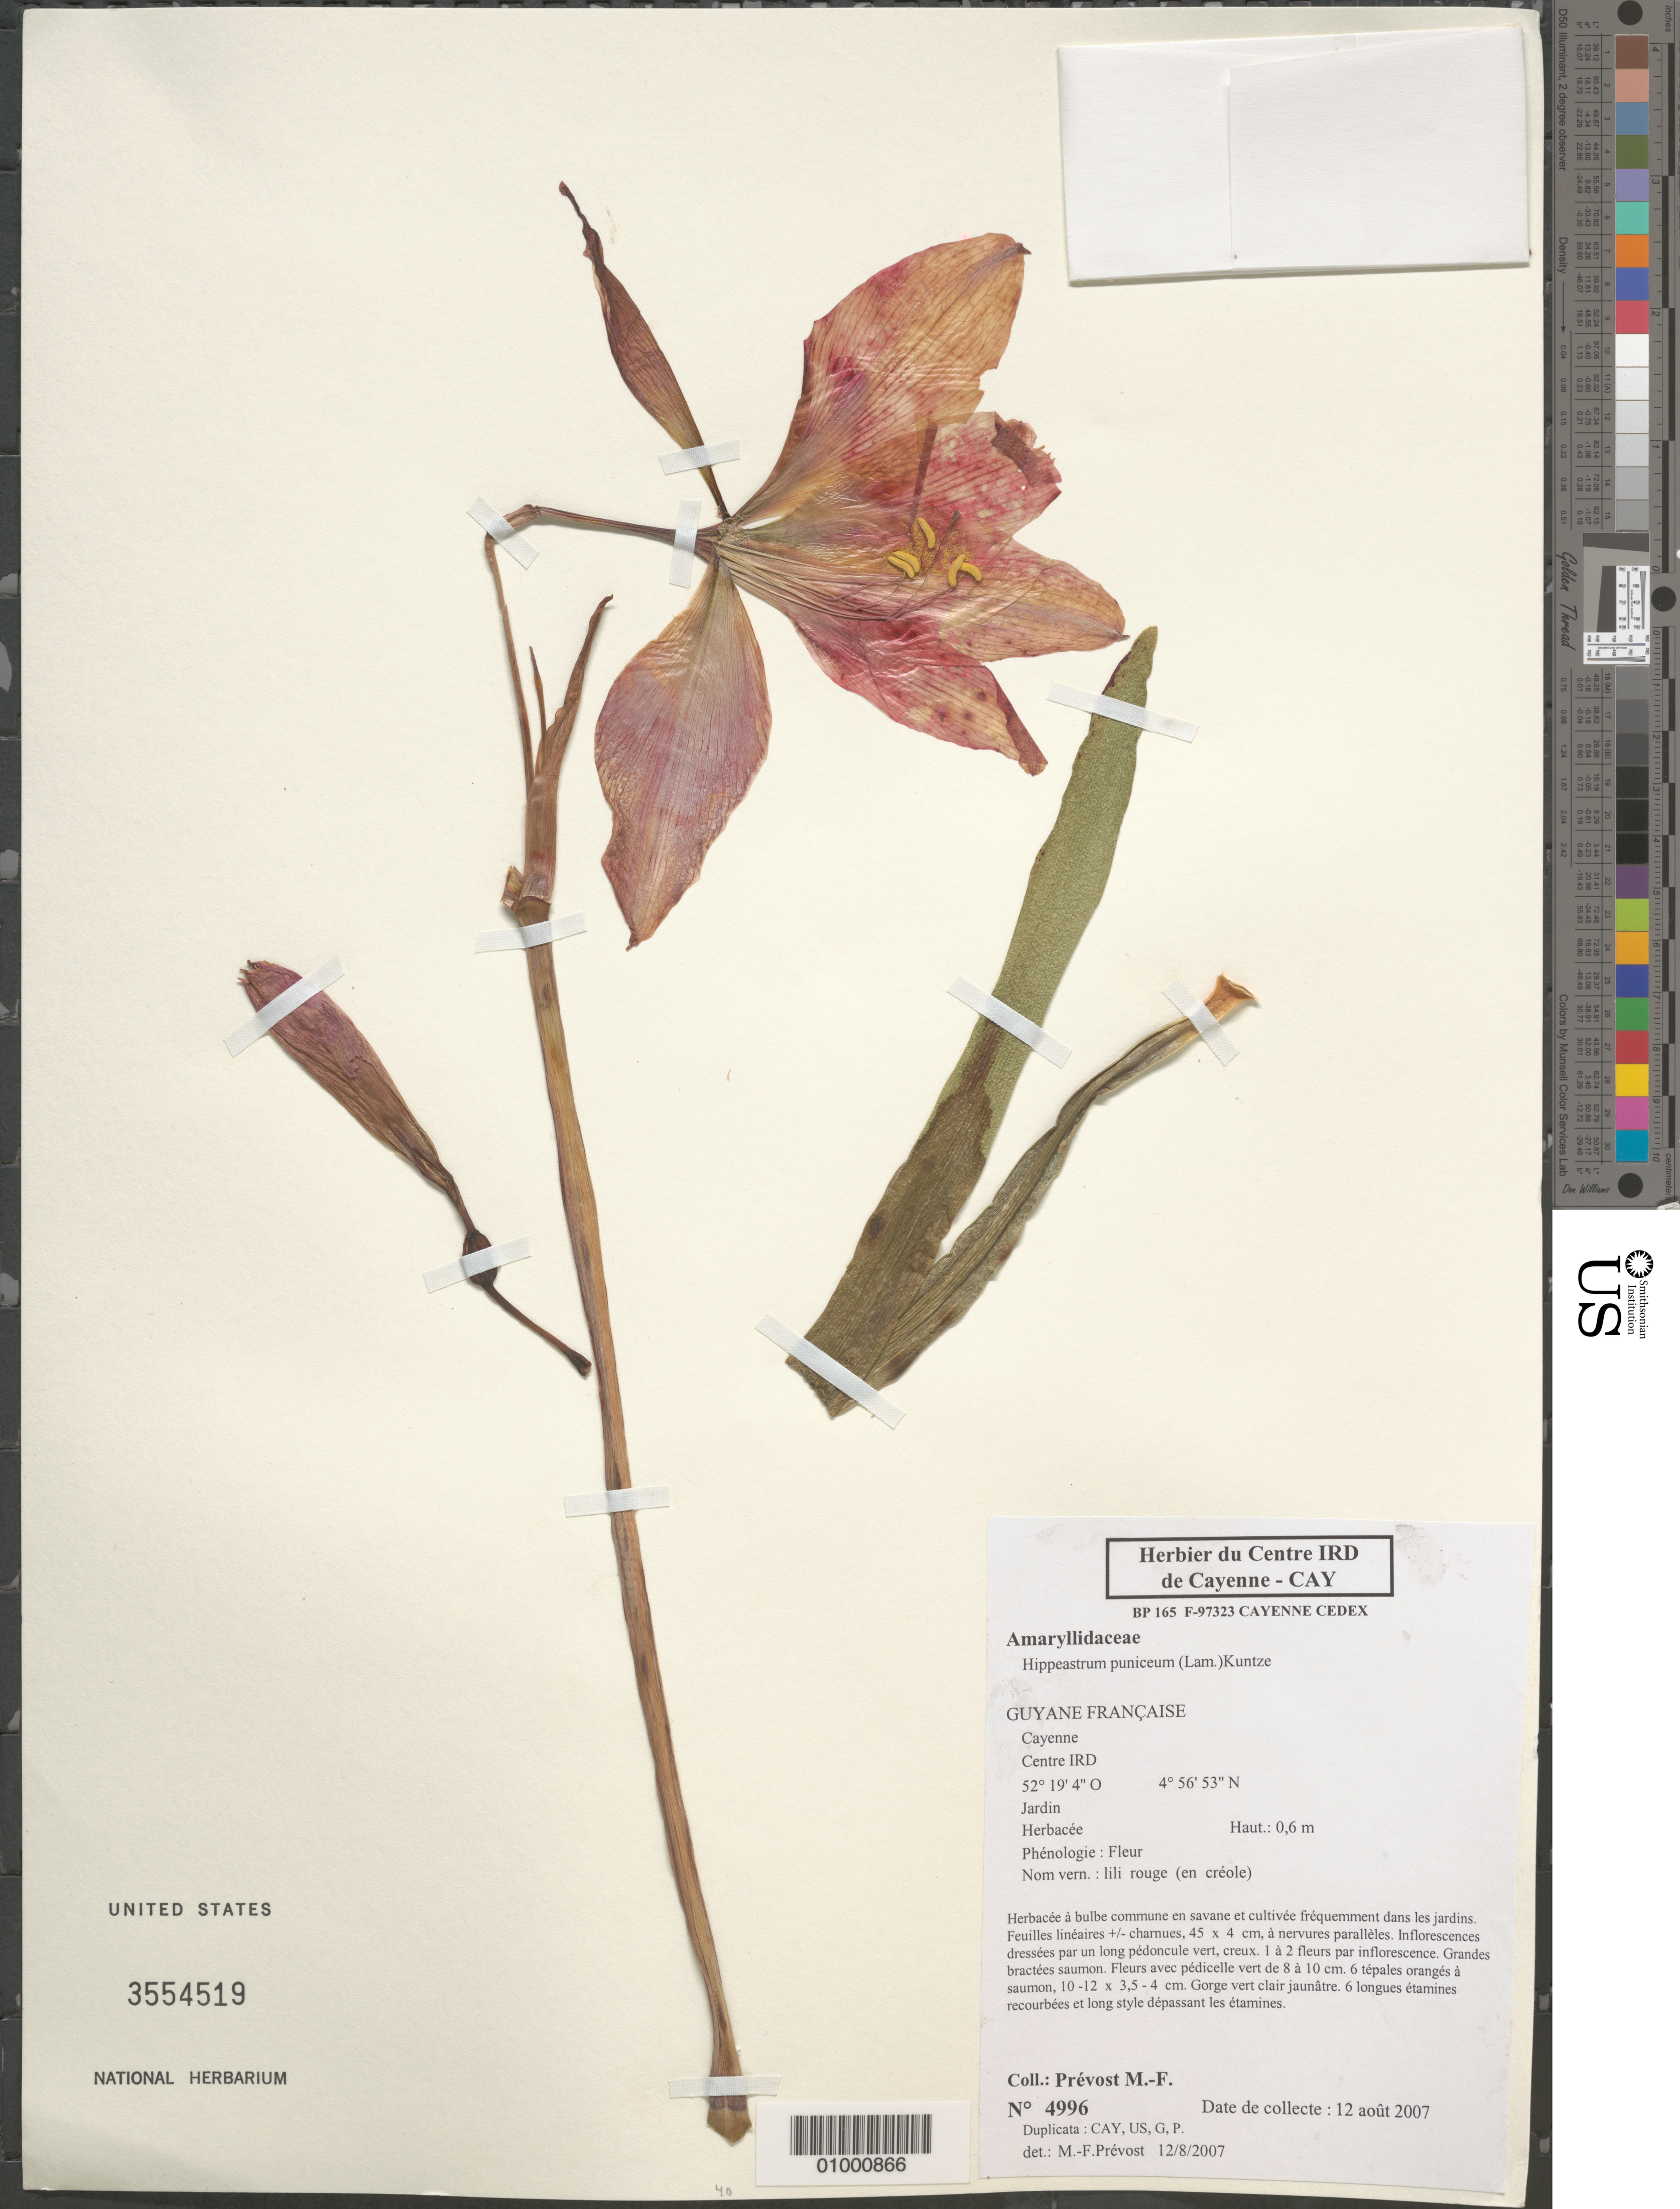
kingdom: Plantae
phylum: Tracheophyta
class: Liliopsida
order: Asparagales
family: Amaryllidaceae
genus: Hippeastrum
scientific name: Hippeastrum puniceum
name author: (Lam.) Voss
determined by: Prévost, M.-F.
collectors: M.-F. Prévost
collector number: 4996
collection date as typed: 12-Aug-07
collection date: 2007-08-12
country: French Guiana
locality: Cayenne, Centre IRD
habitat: Jardin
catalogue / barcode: US 3554519